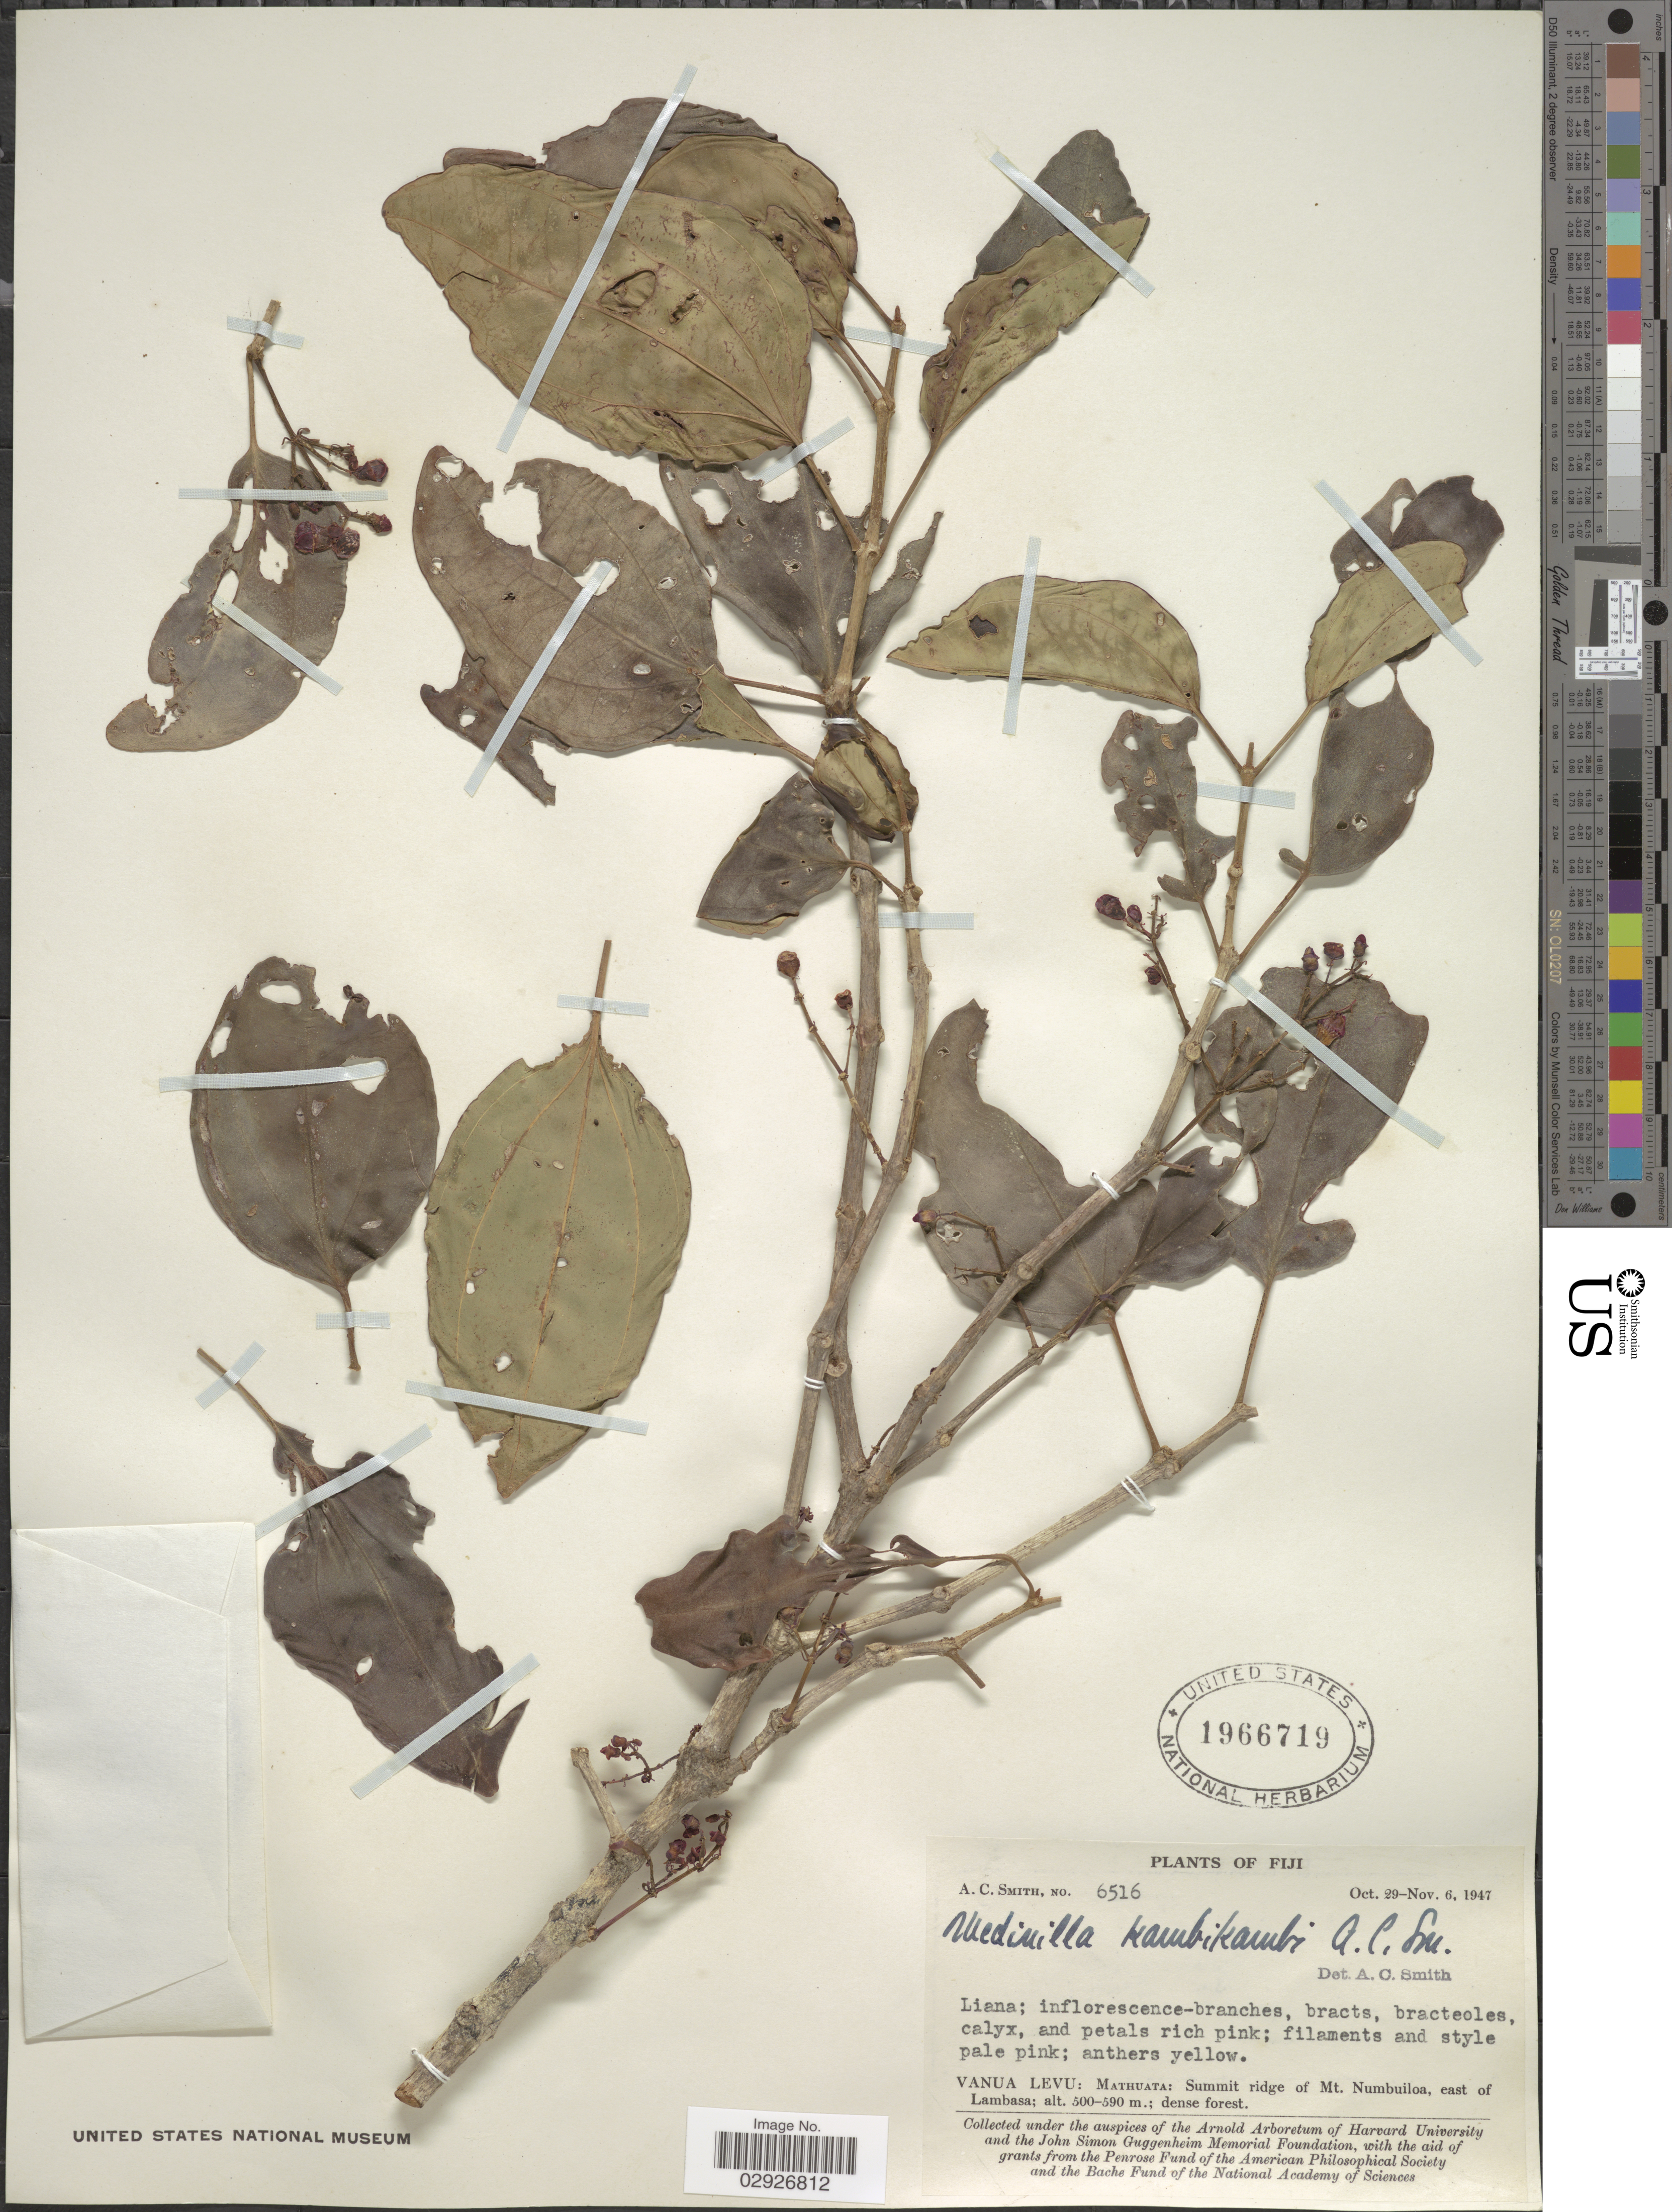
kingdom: Plantae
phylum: Tracheophyta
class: Magnoliopsida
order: Myrtales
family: Melastomataceae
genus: Medinilla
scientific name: Medinilla kambikambi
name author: A.C. Sm.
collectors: A. C. Smith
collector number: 6516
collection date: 1947-10-29/1947-11-06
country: Fiji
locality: Vanua Levu: Mathuata: Summit ridge of Mt. Numbuiloa, east of Lambasa.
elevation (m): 500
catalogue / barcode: US 1966719